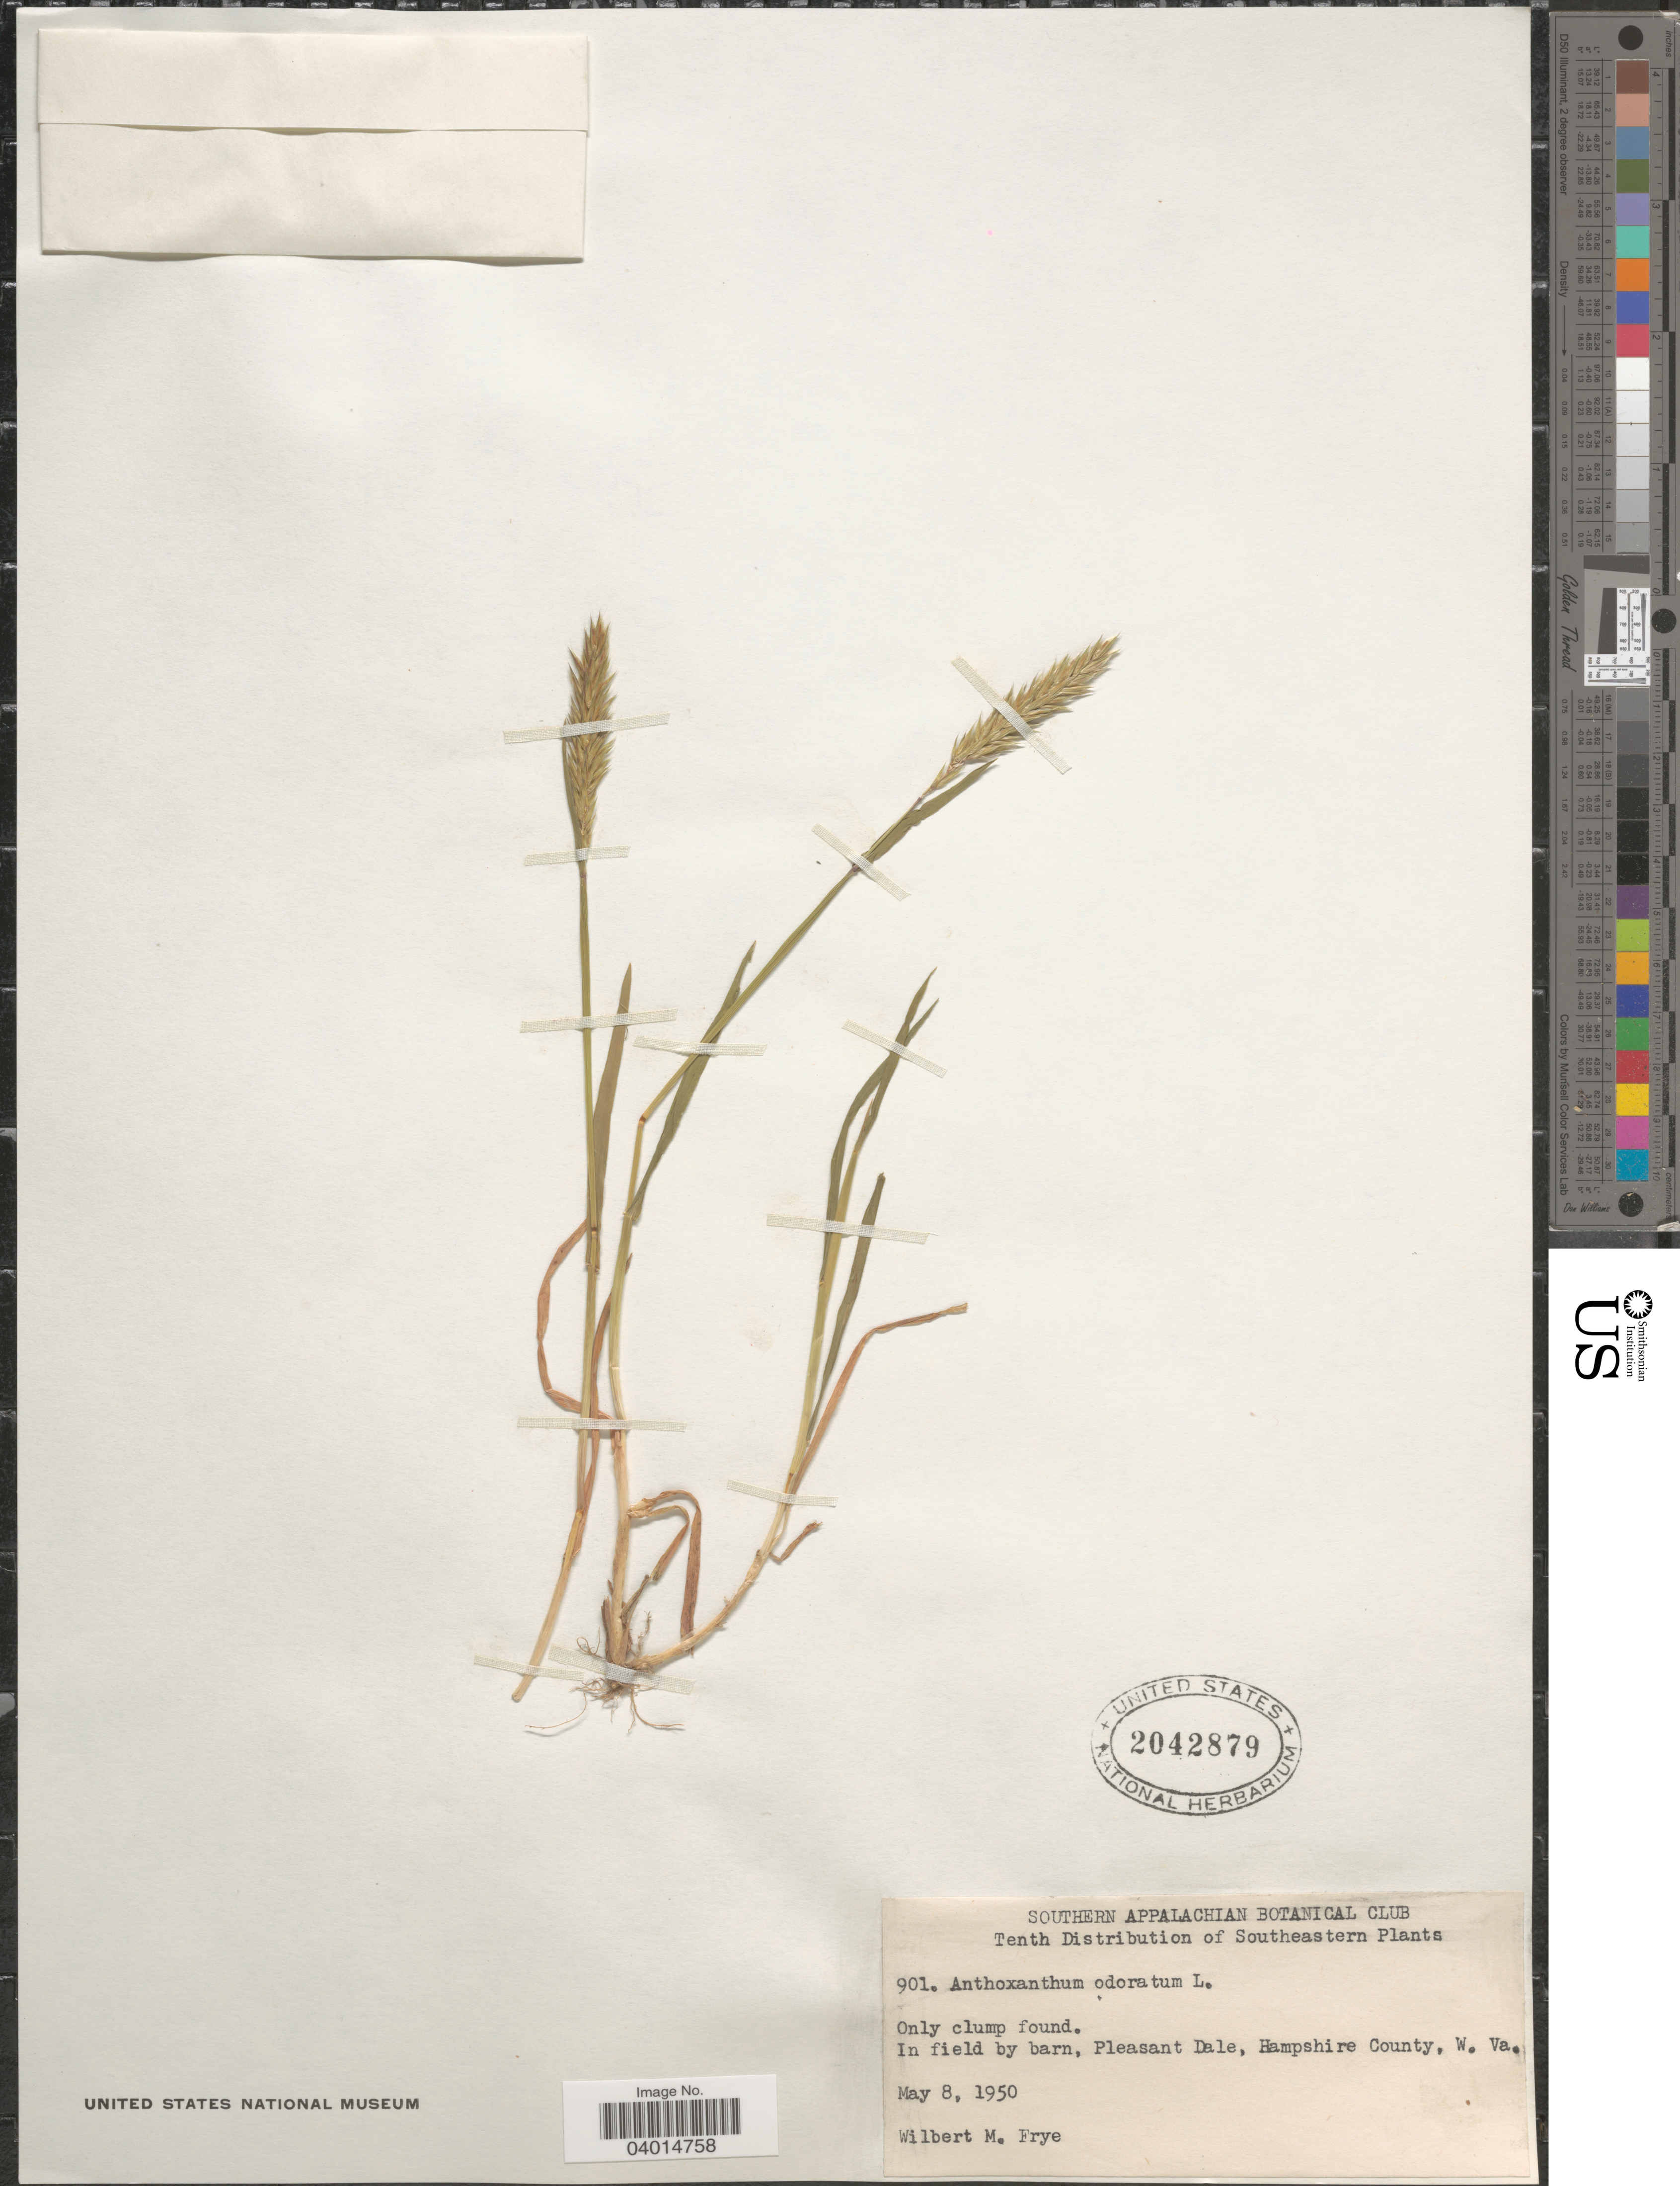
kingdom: Plantae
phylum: Tracheophyta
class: Liliopsida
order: Poales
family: Poaceae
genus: Anthoxanthum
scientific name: Anthoxanthum odoratum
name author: L.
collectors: W. Frye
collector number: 901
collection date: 1950-05-08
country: United States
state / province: West Virginia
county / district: Hampshire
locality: Southeastern. In field by barn, Pleasant Dale, Hampshire County.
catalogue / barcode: US 2042879